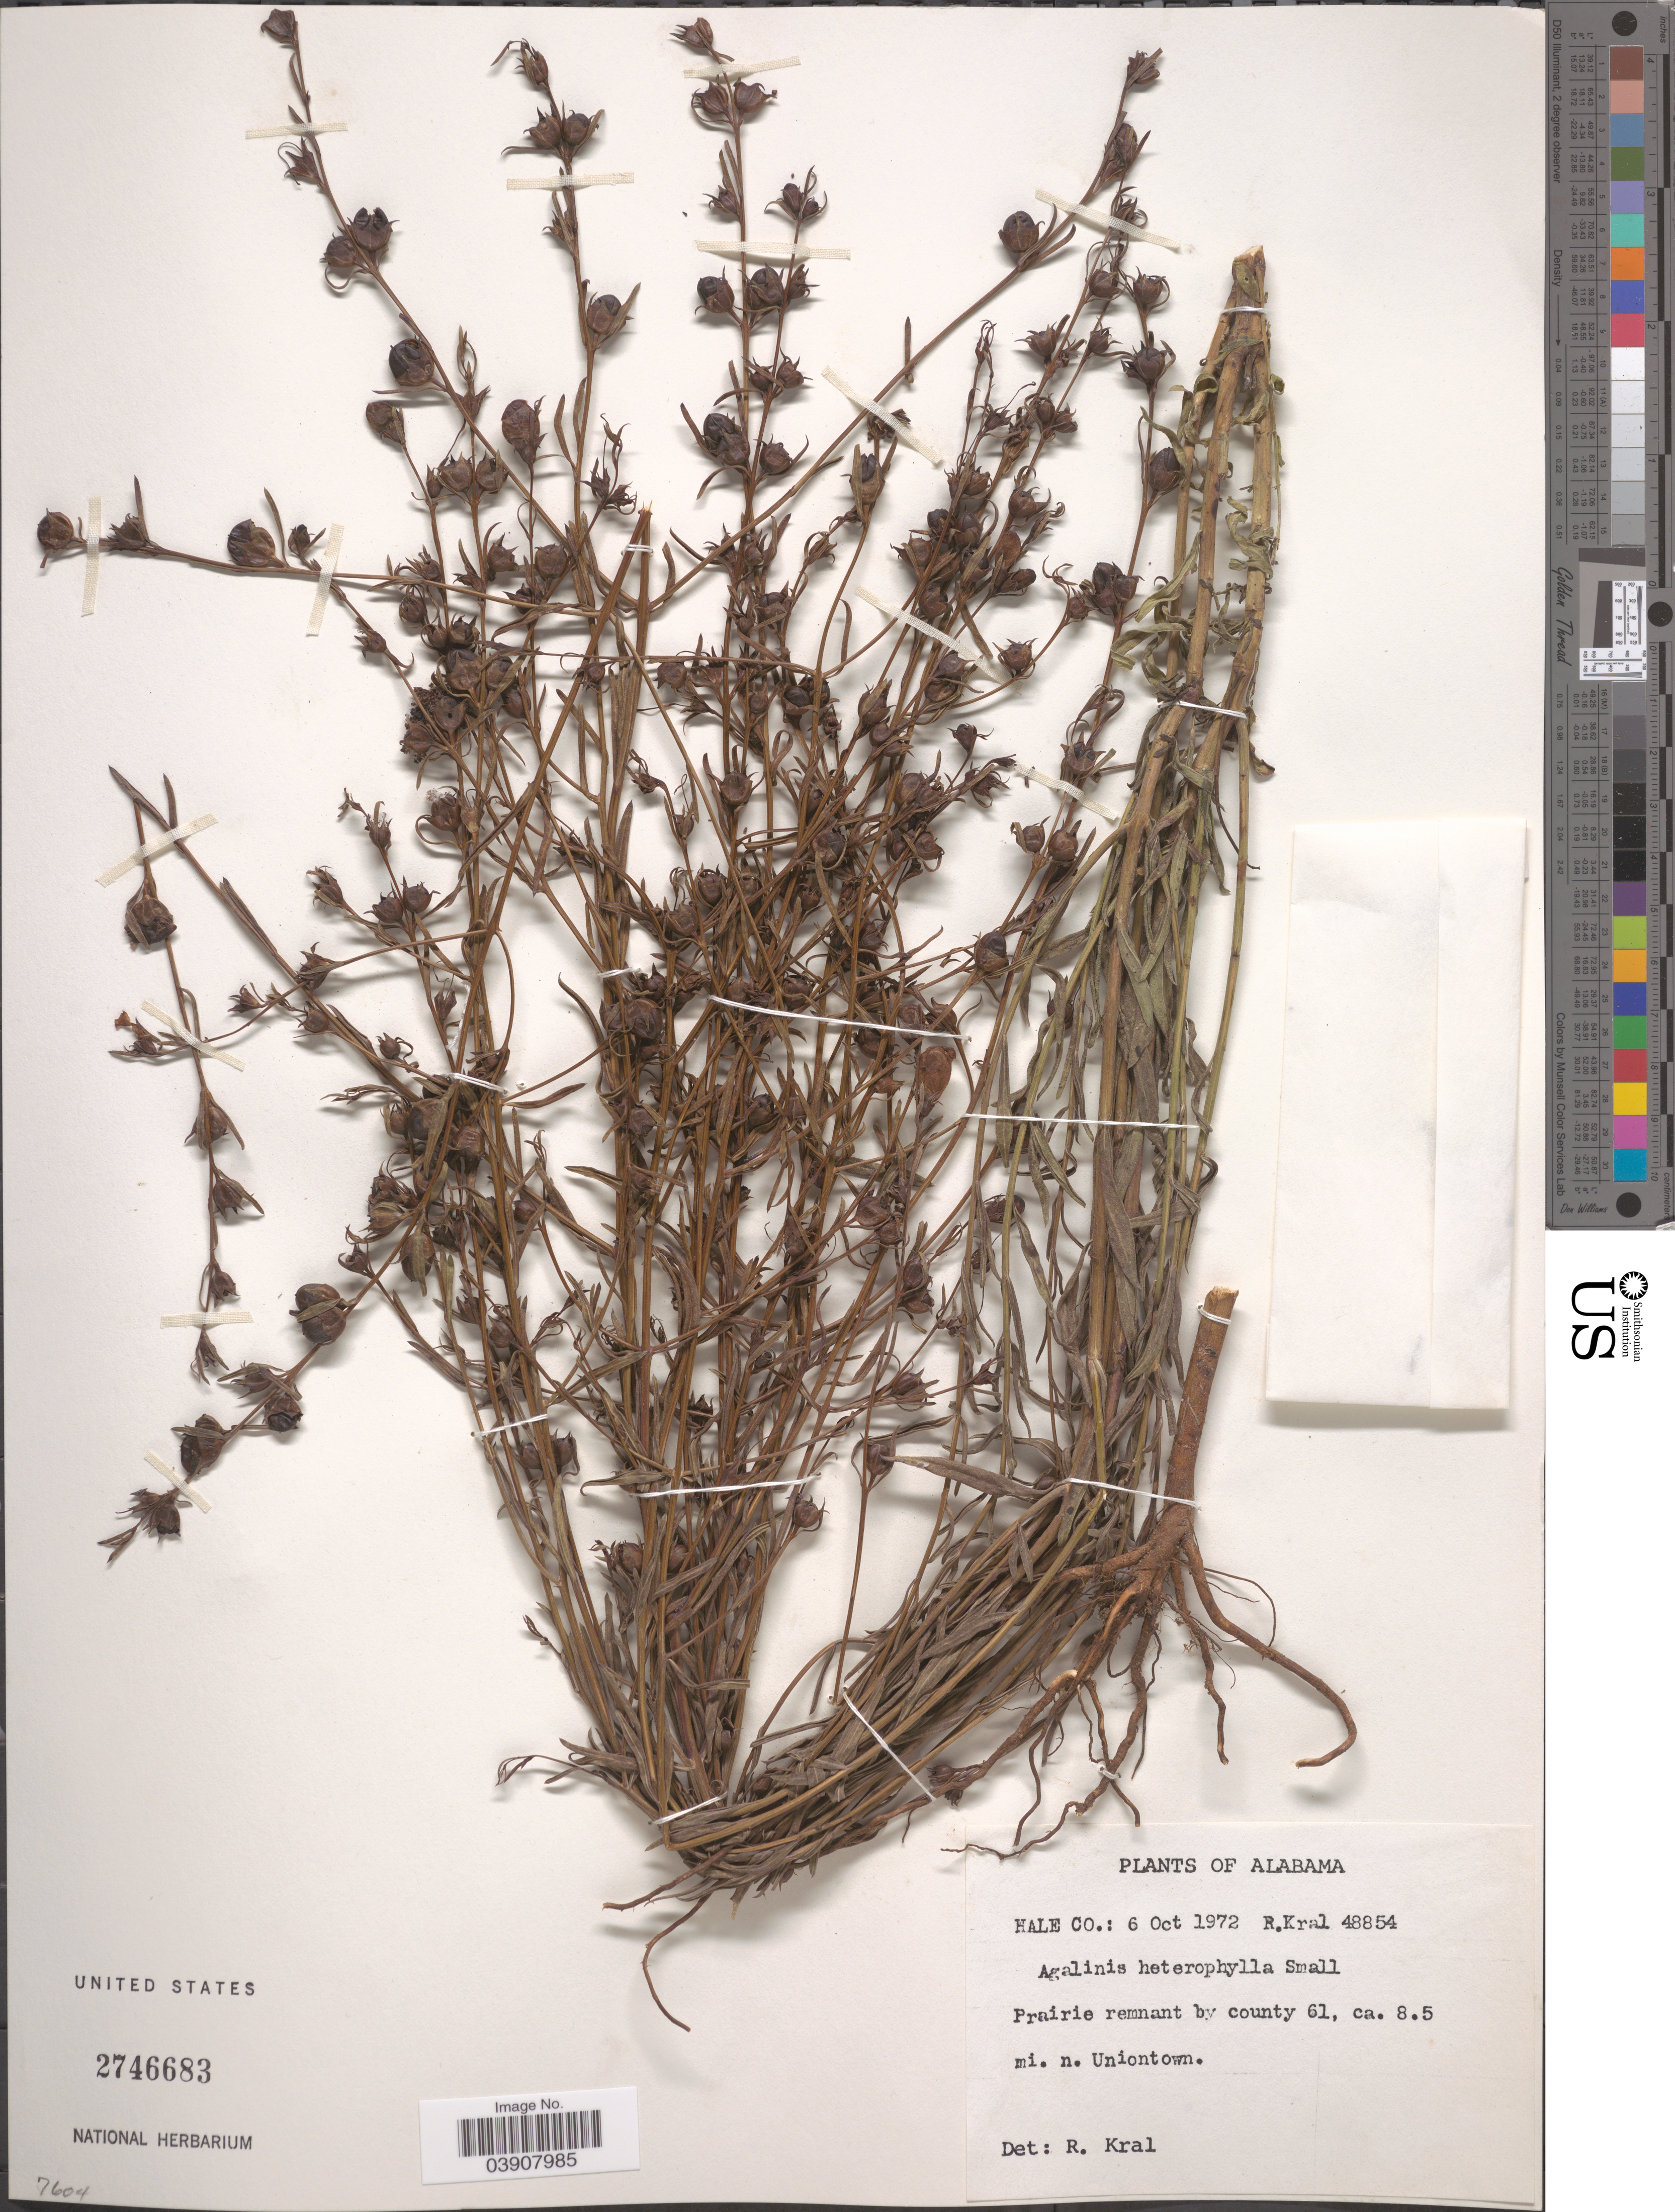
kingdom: Plantae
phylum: Tracheophyta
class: Magnoliopsida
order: Lamiales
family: Orobanchaceae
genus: Agalinis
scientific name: Agalinis heterophylla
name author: (Nutt.) Small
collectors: R. Kral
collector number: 48854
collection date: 1972-10-06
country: United States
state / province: Alabama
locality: Hale Co. Prairie remnant by county 61, ca. 8.5 mi. n. Uniontown.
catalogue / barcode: US 2746683